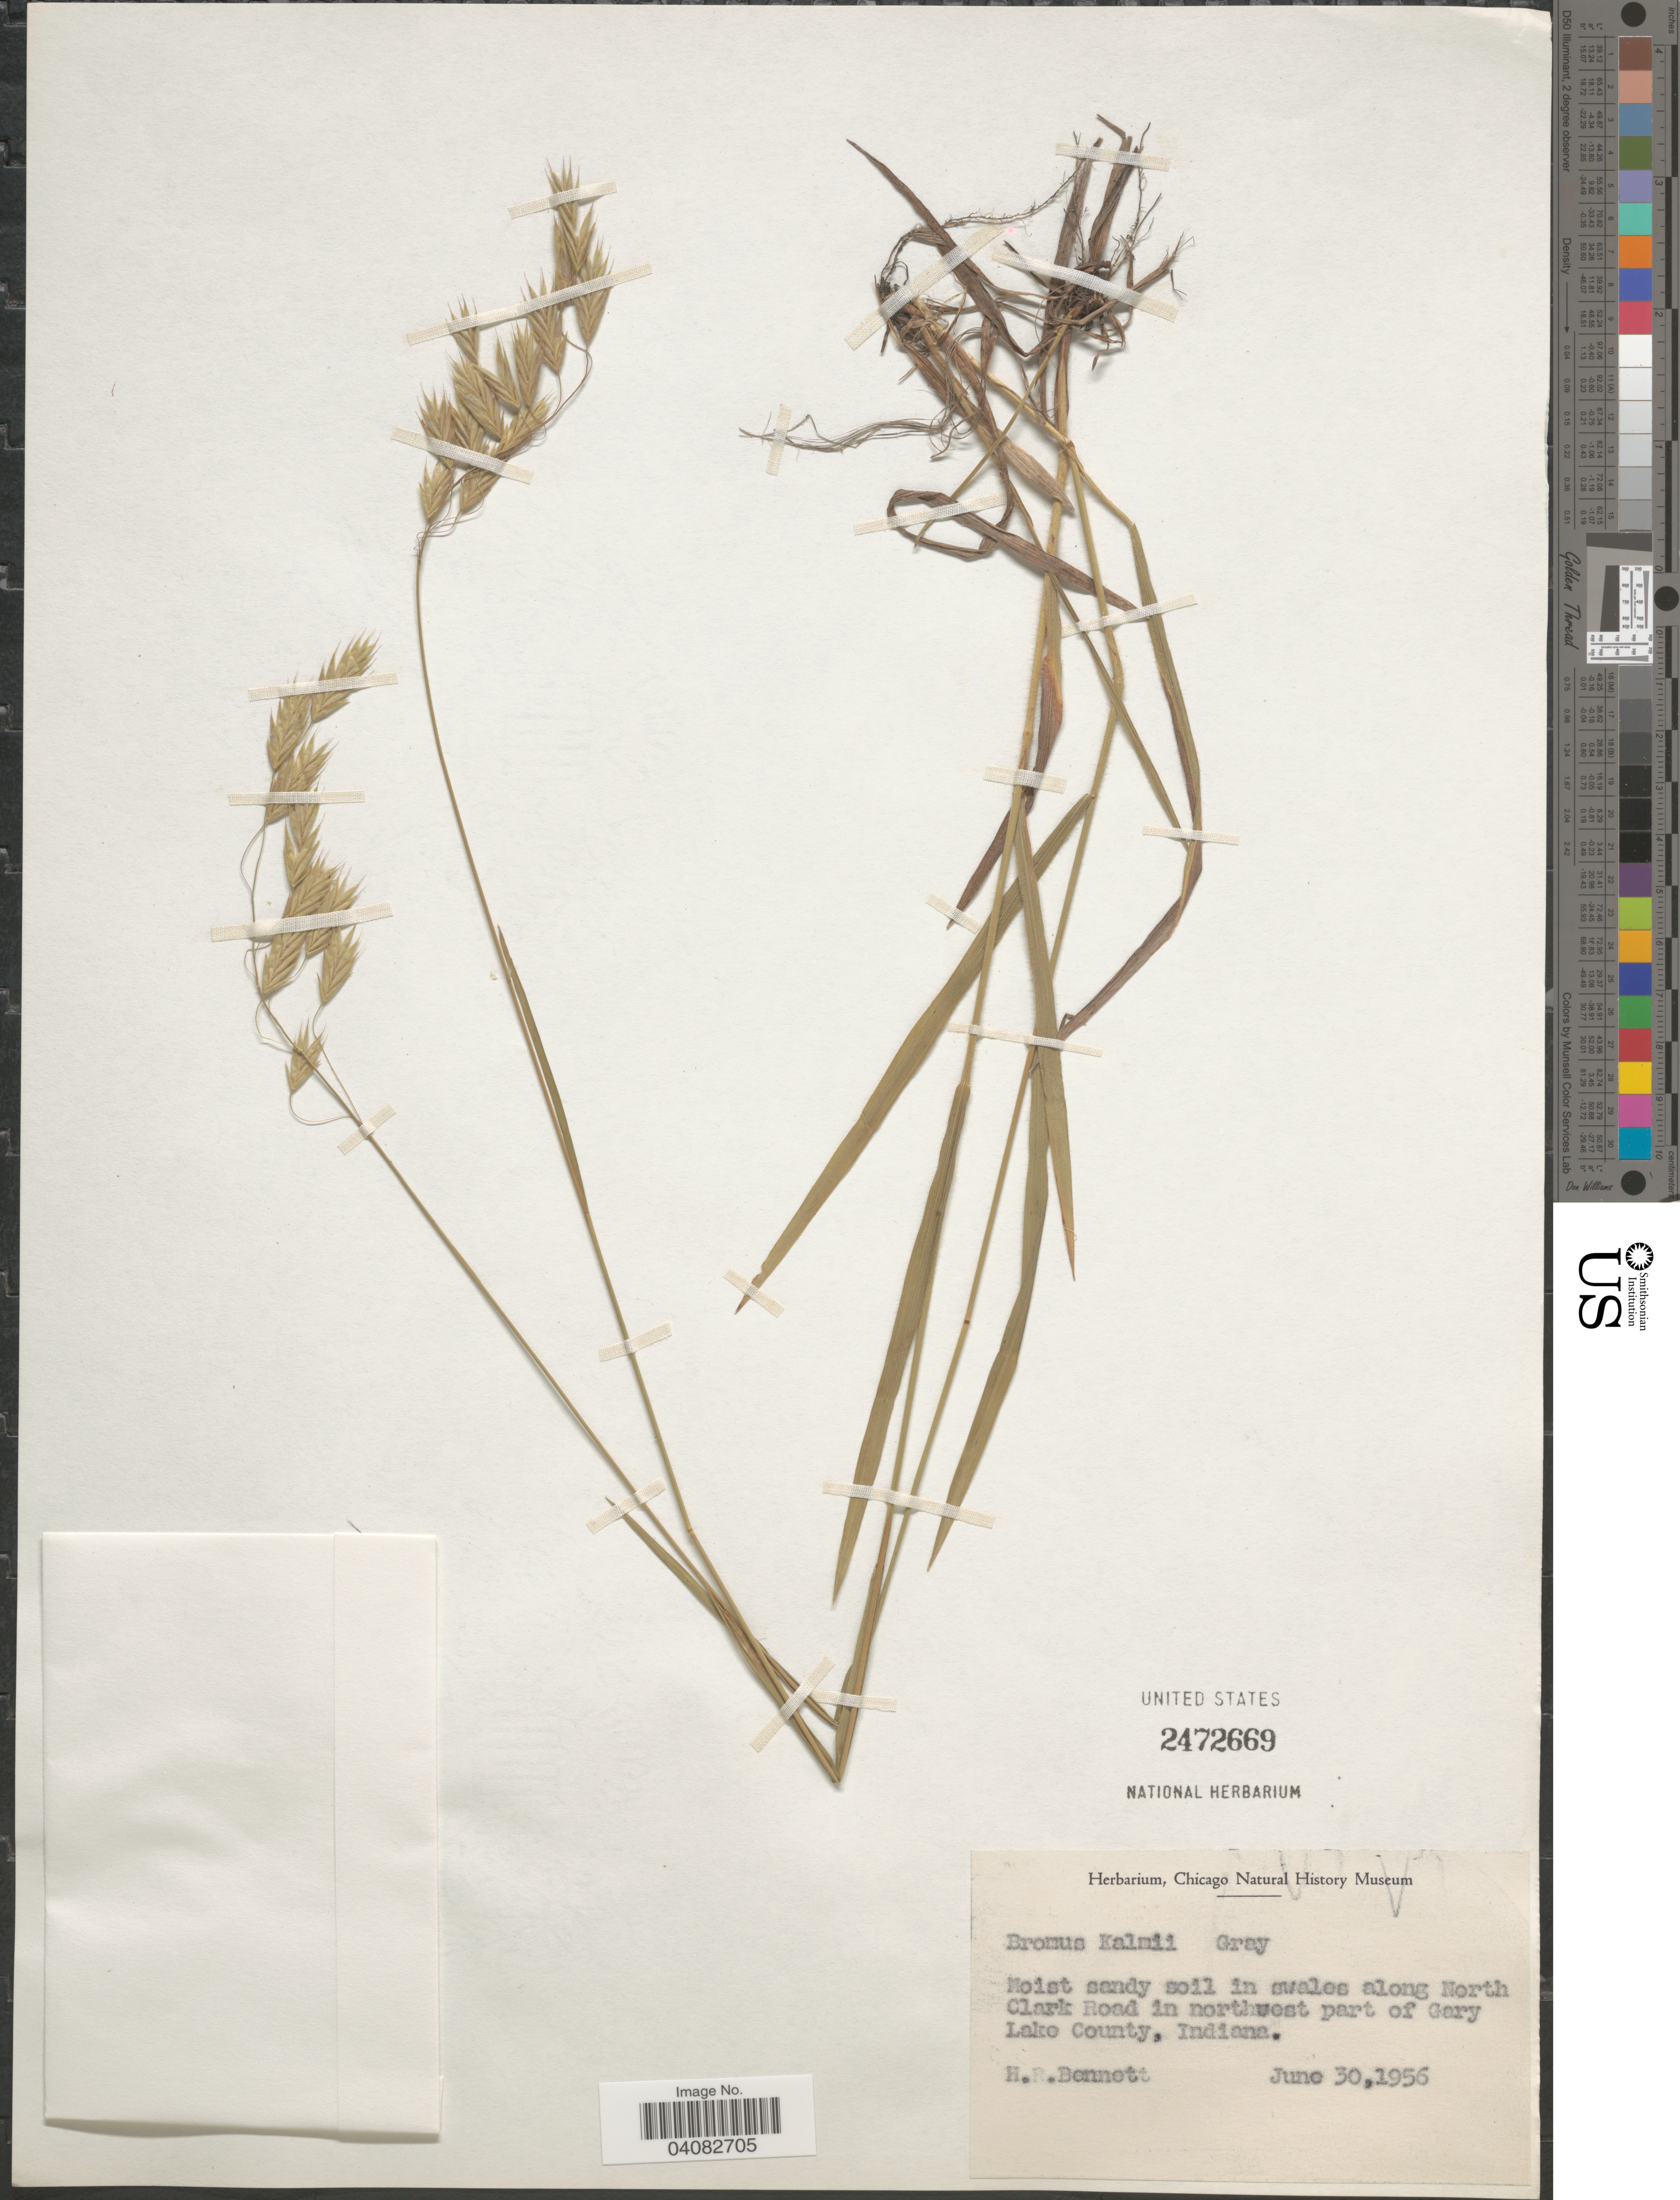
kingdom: Plantae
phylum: Tracheophyta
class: Liliopsida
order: Poales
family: Poaceae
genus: Bromus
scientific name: Bromus kalmii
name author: A. Gray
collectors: H. R. Bennett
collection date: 1956-06-30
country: United States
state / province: Indiana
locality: Moist sandy soil in swales along North Clark Road in northwest part of Gary Lake County.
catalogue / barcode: US 2472669